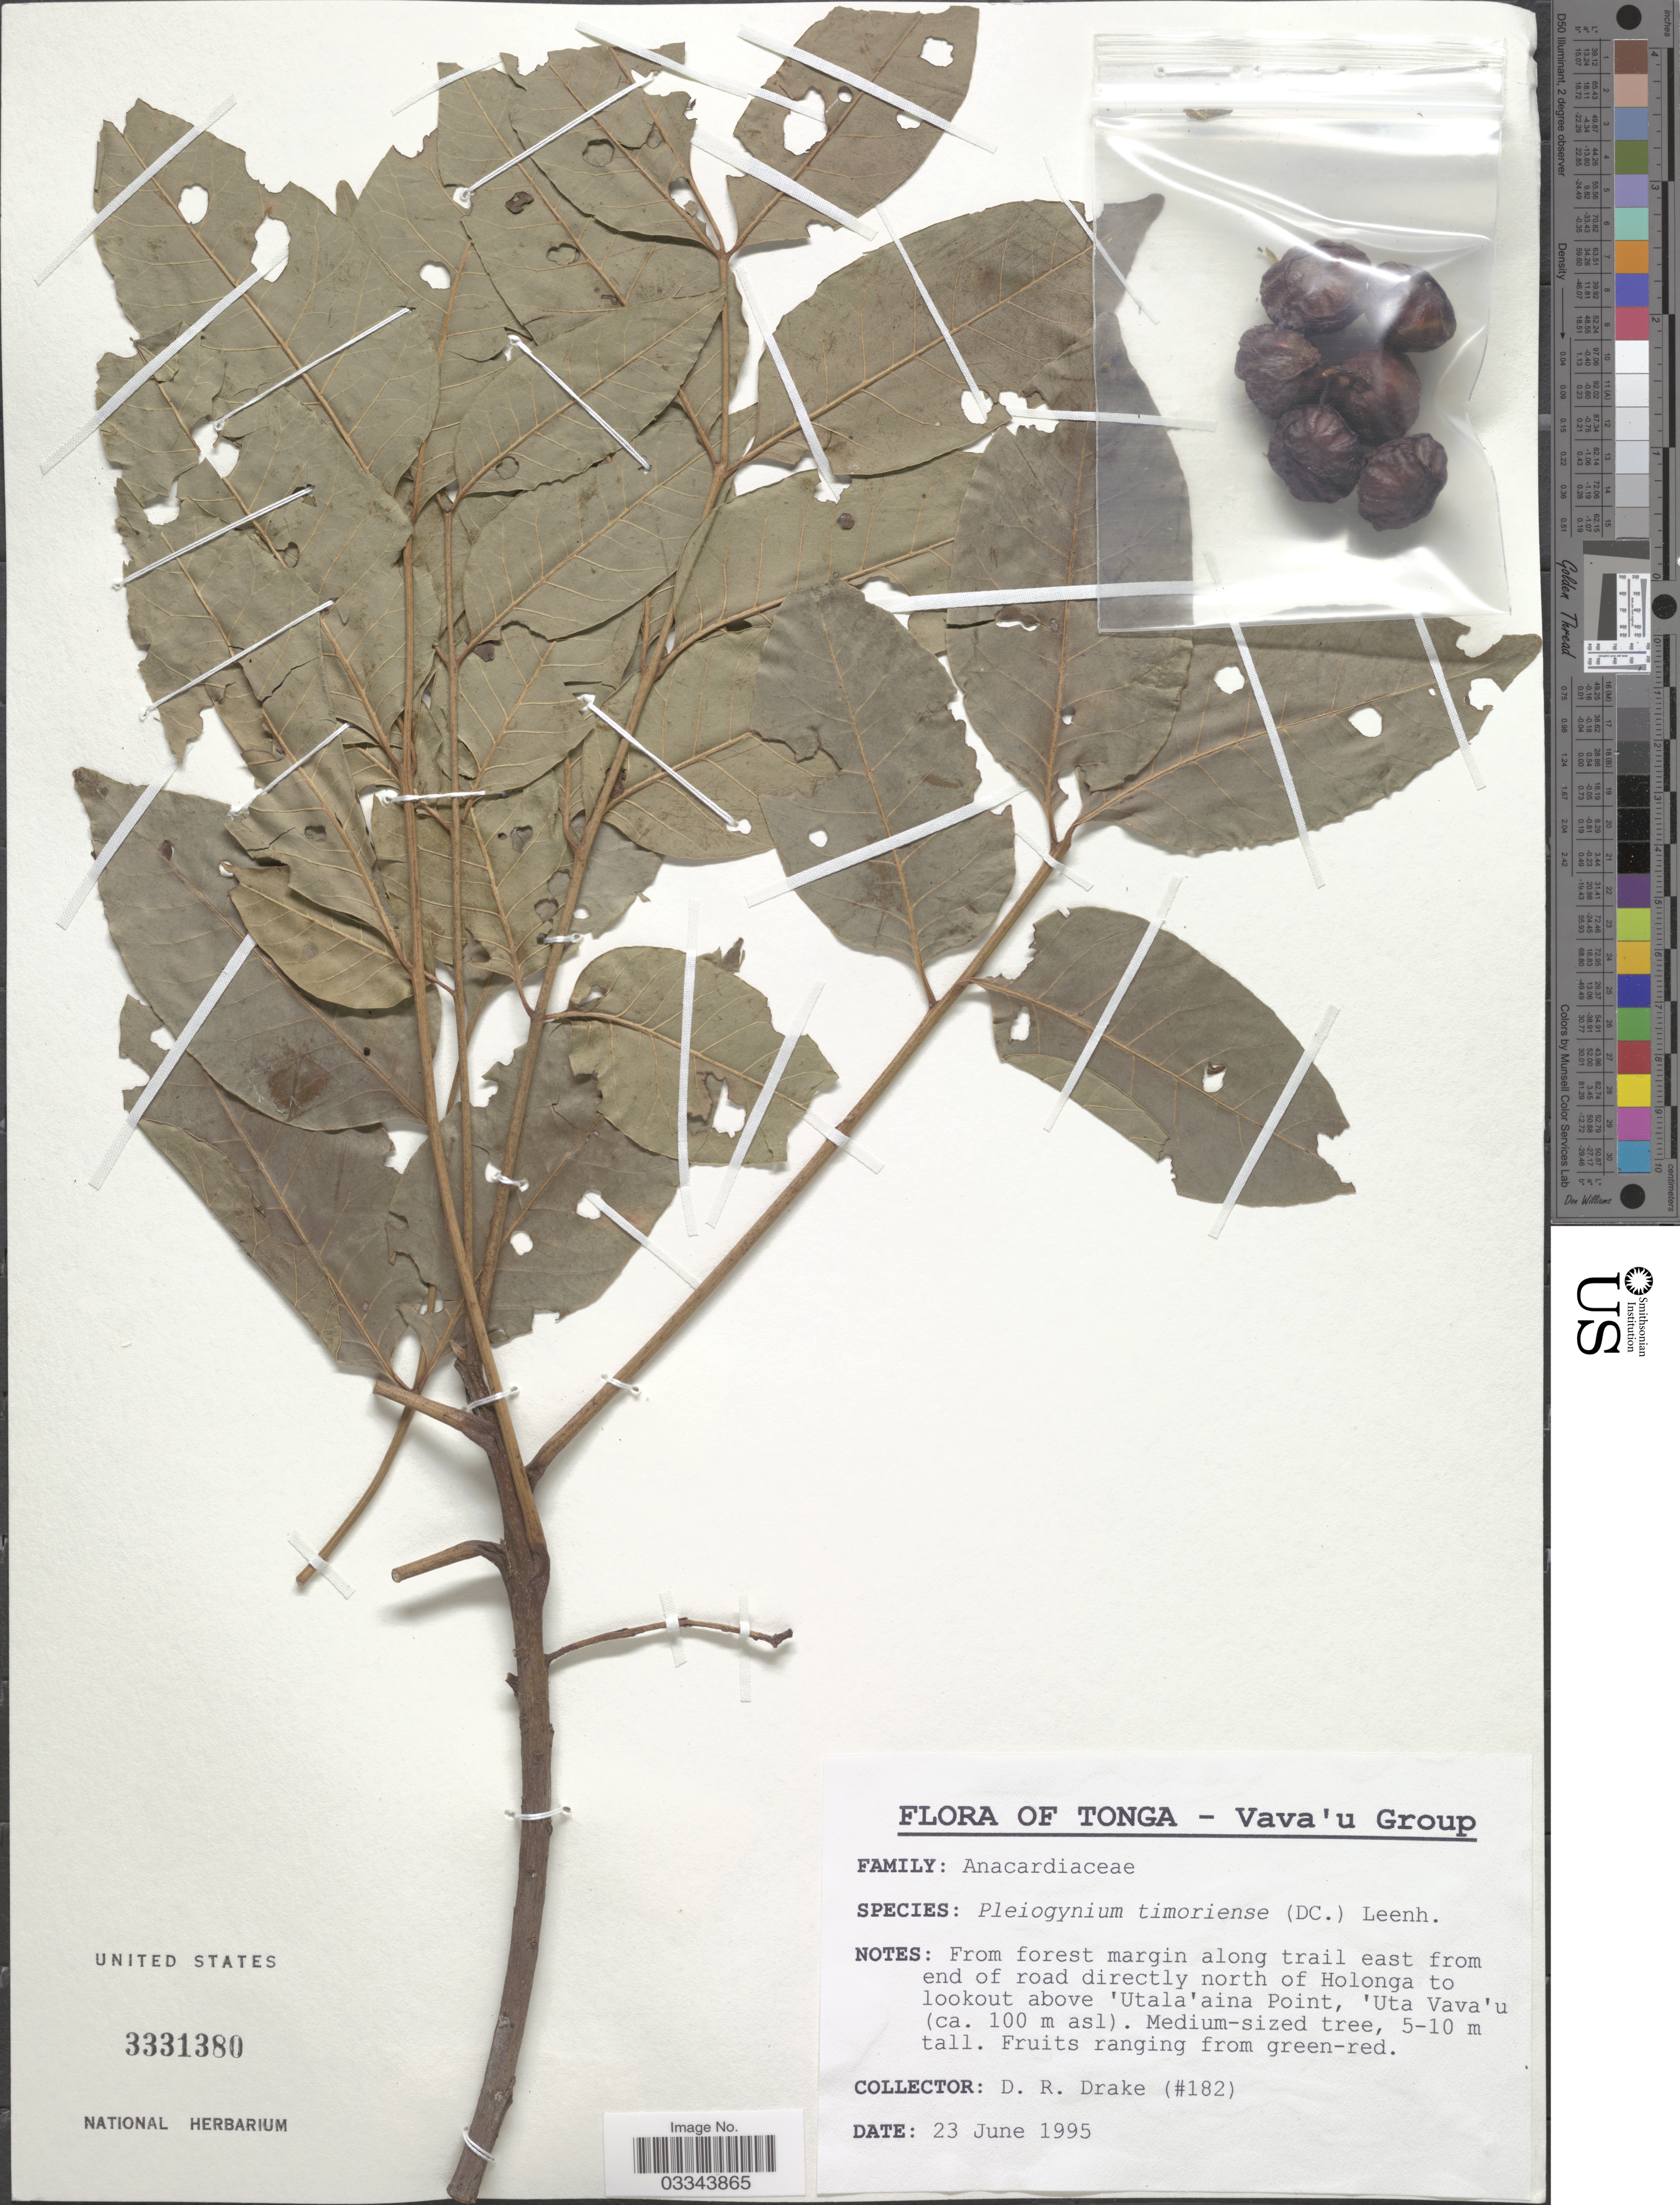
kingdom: Plantae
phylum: Tracheophyta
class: Magnoliopsida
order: Sapindales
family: Anacardiaceae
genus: Pleiogynium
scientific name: Pleiogynium timoriense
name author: (A. DC.) Leenh.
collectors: D.R. Drake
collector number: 182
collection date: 1995-06-23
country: Tonga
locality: Vava'u Group, From forest margin along trail east from end of road directly north of Holonga to lookout above 'Utala'aina Point, 'Uta Vava'u.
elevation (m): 100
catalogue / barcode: US 3331380